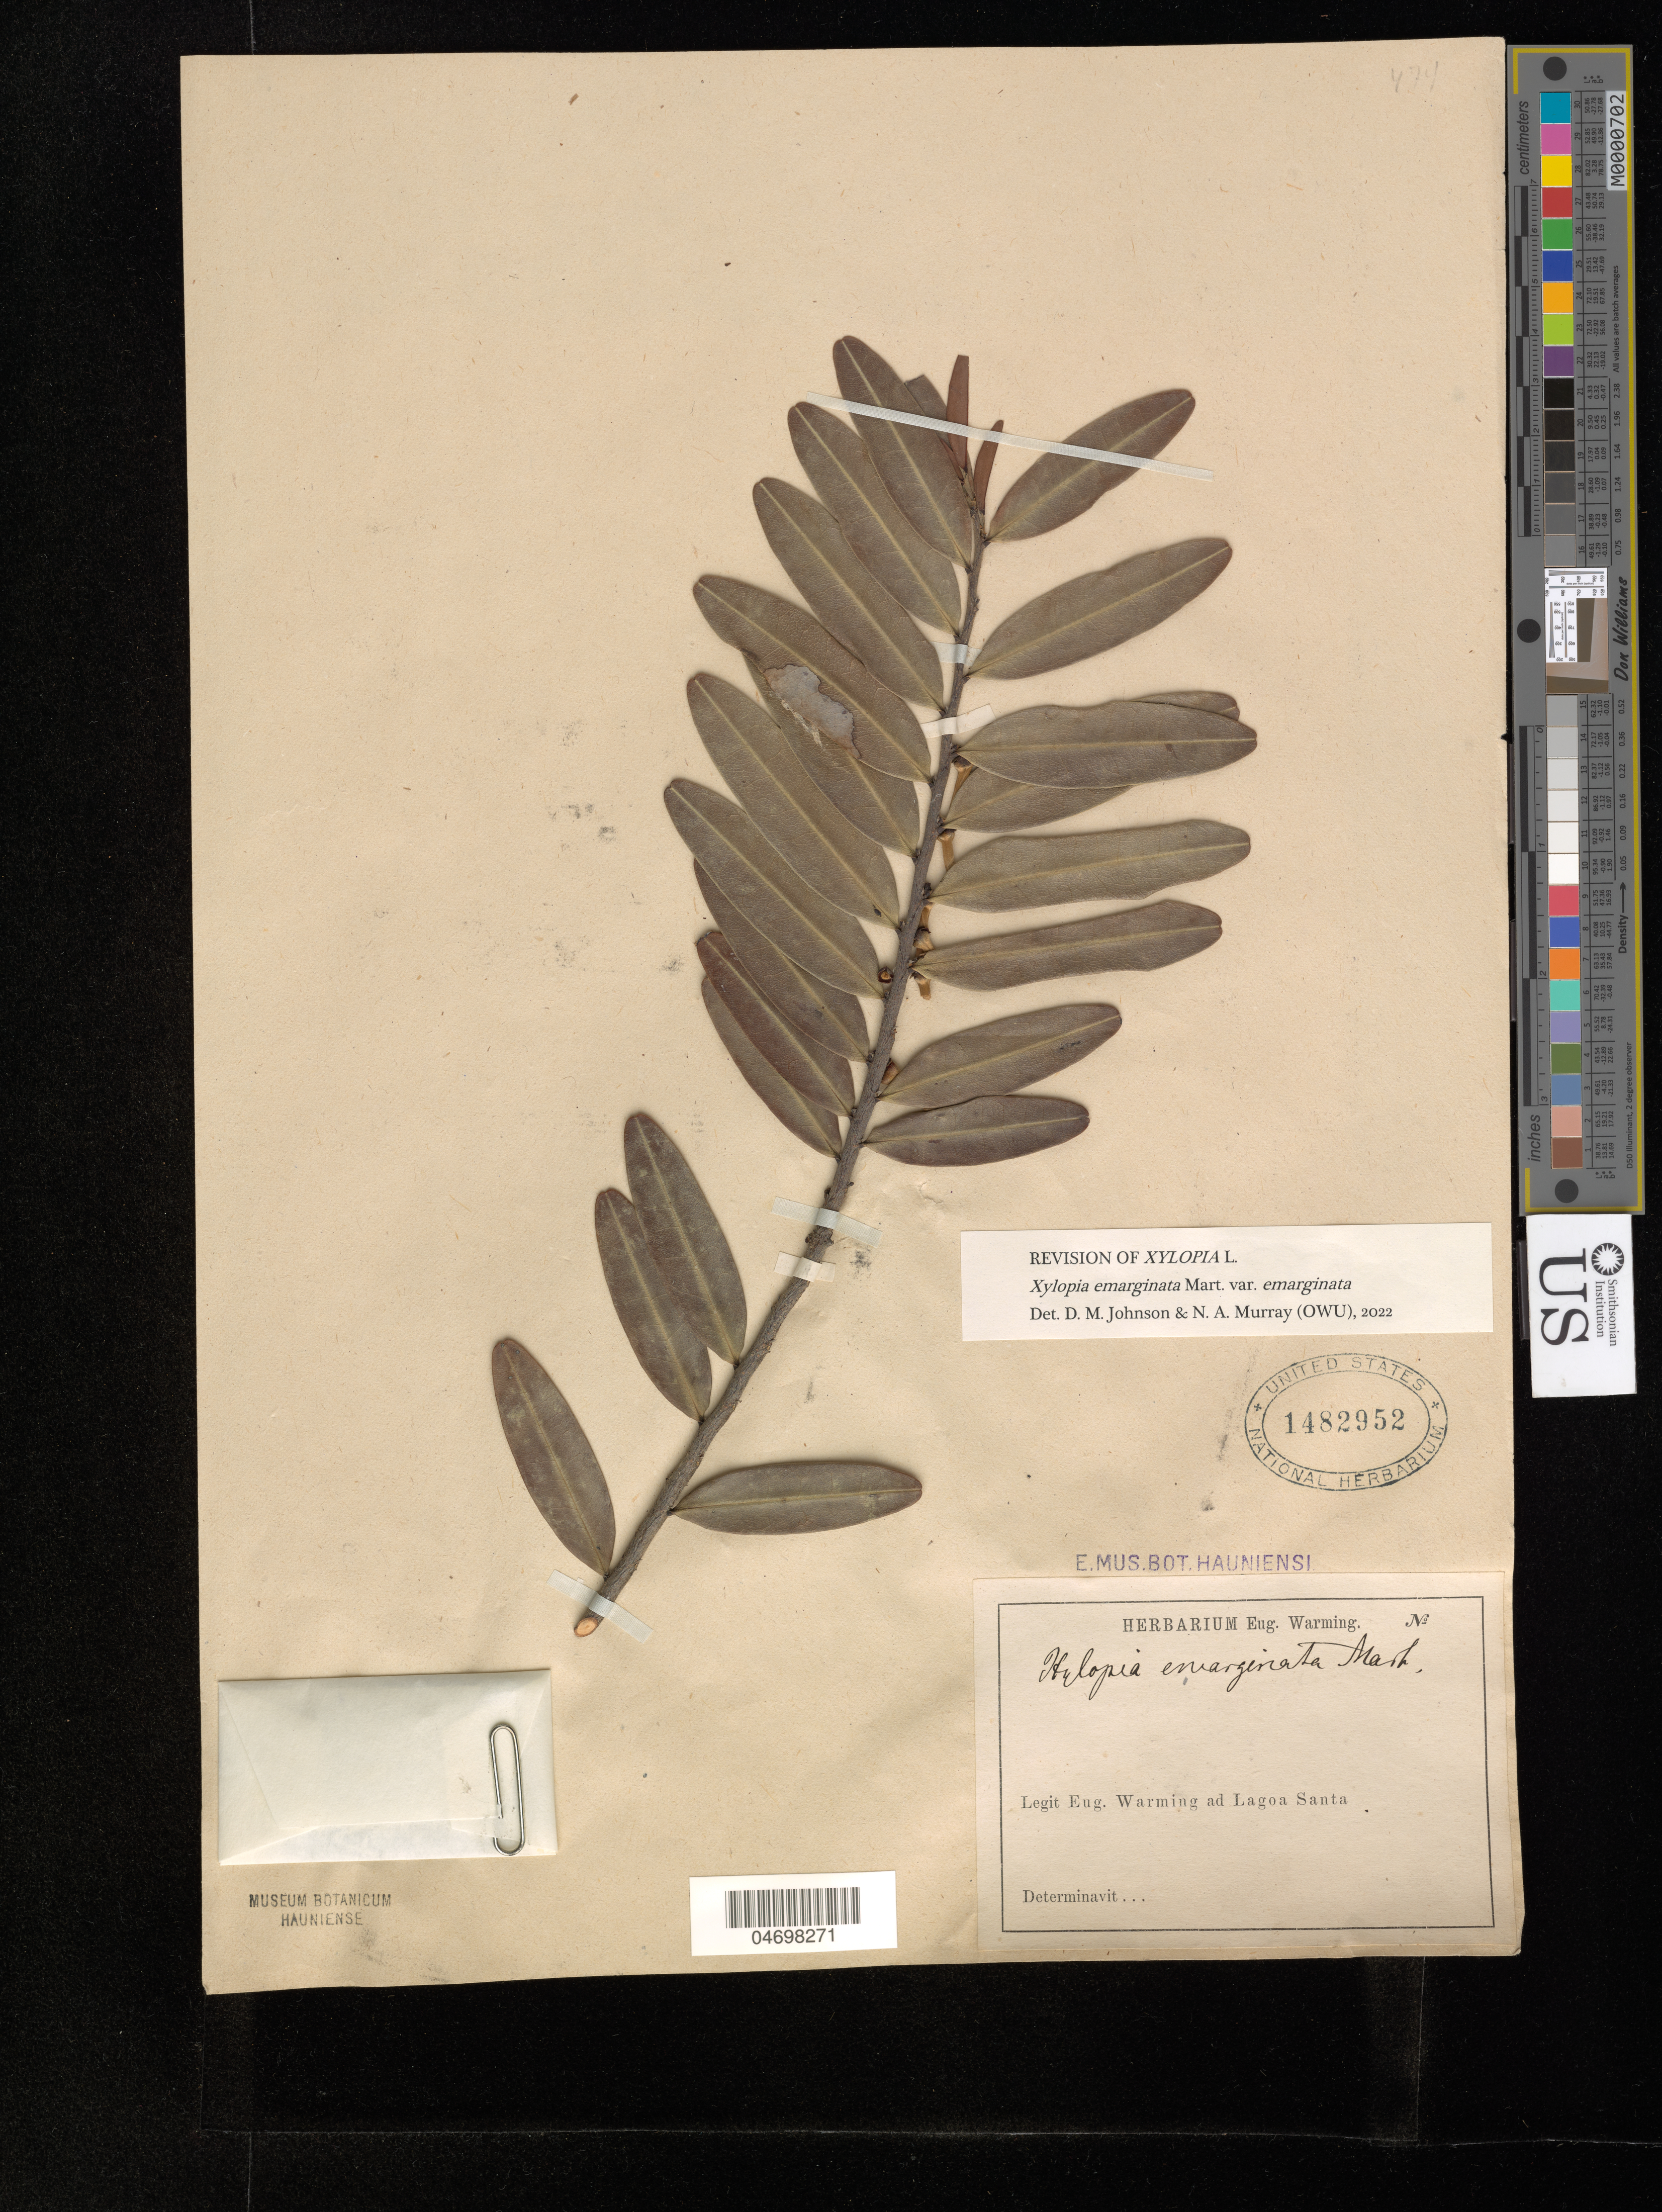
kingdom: Plantae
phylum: Tracheophyta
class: Magnoliopsida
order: Magnoliales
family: Annonaceae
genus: Xylopia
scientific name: Xylopia emarginata var. emarginata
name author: Mart.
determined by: Johnson, D. M.; Murray, N. A.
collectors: Warming, --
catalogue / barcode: US 1482952